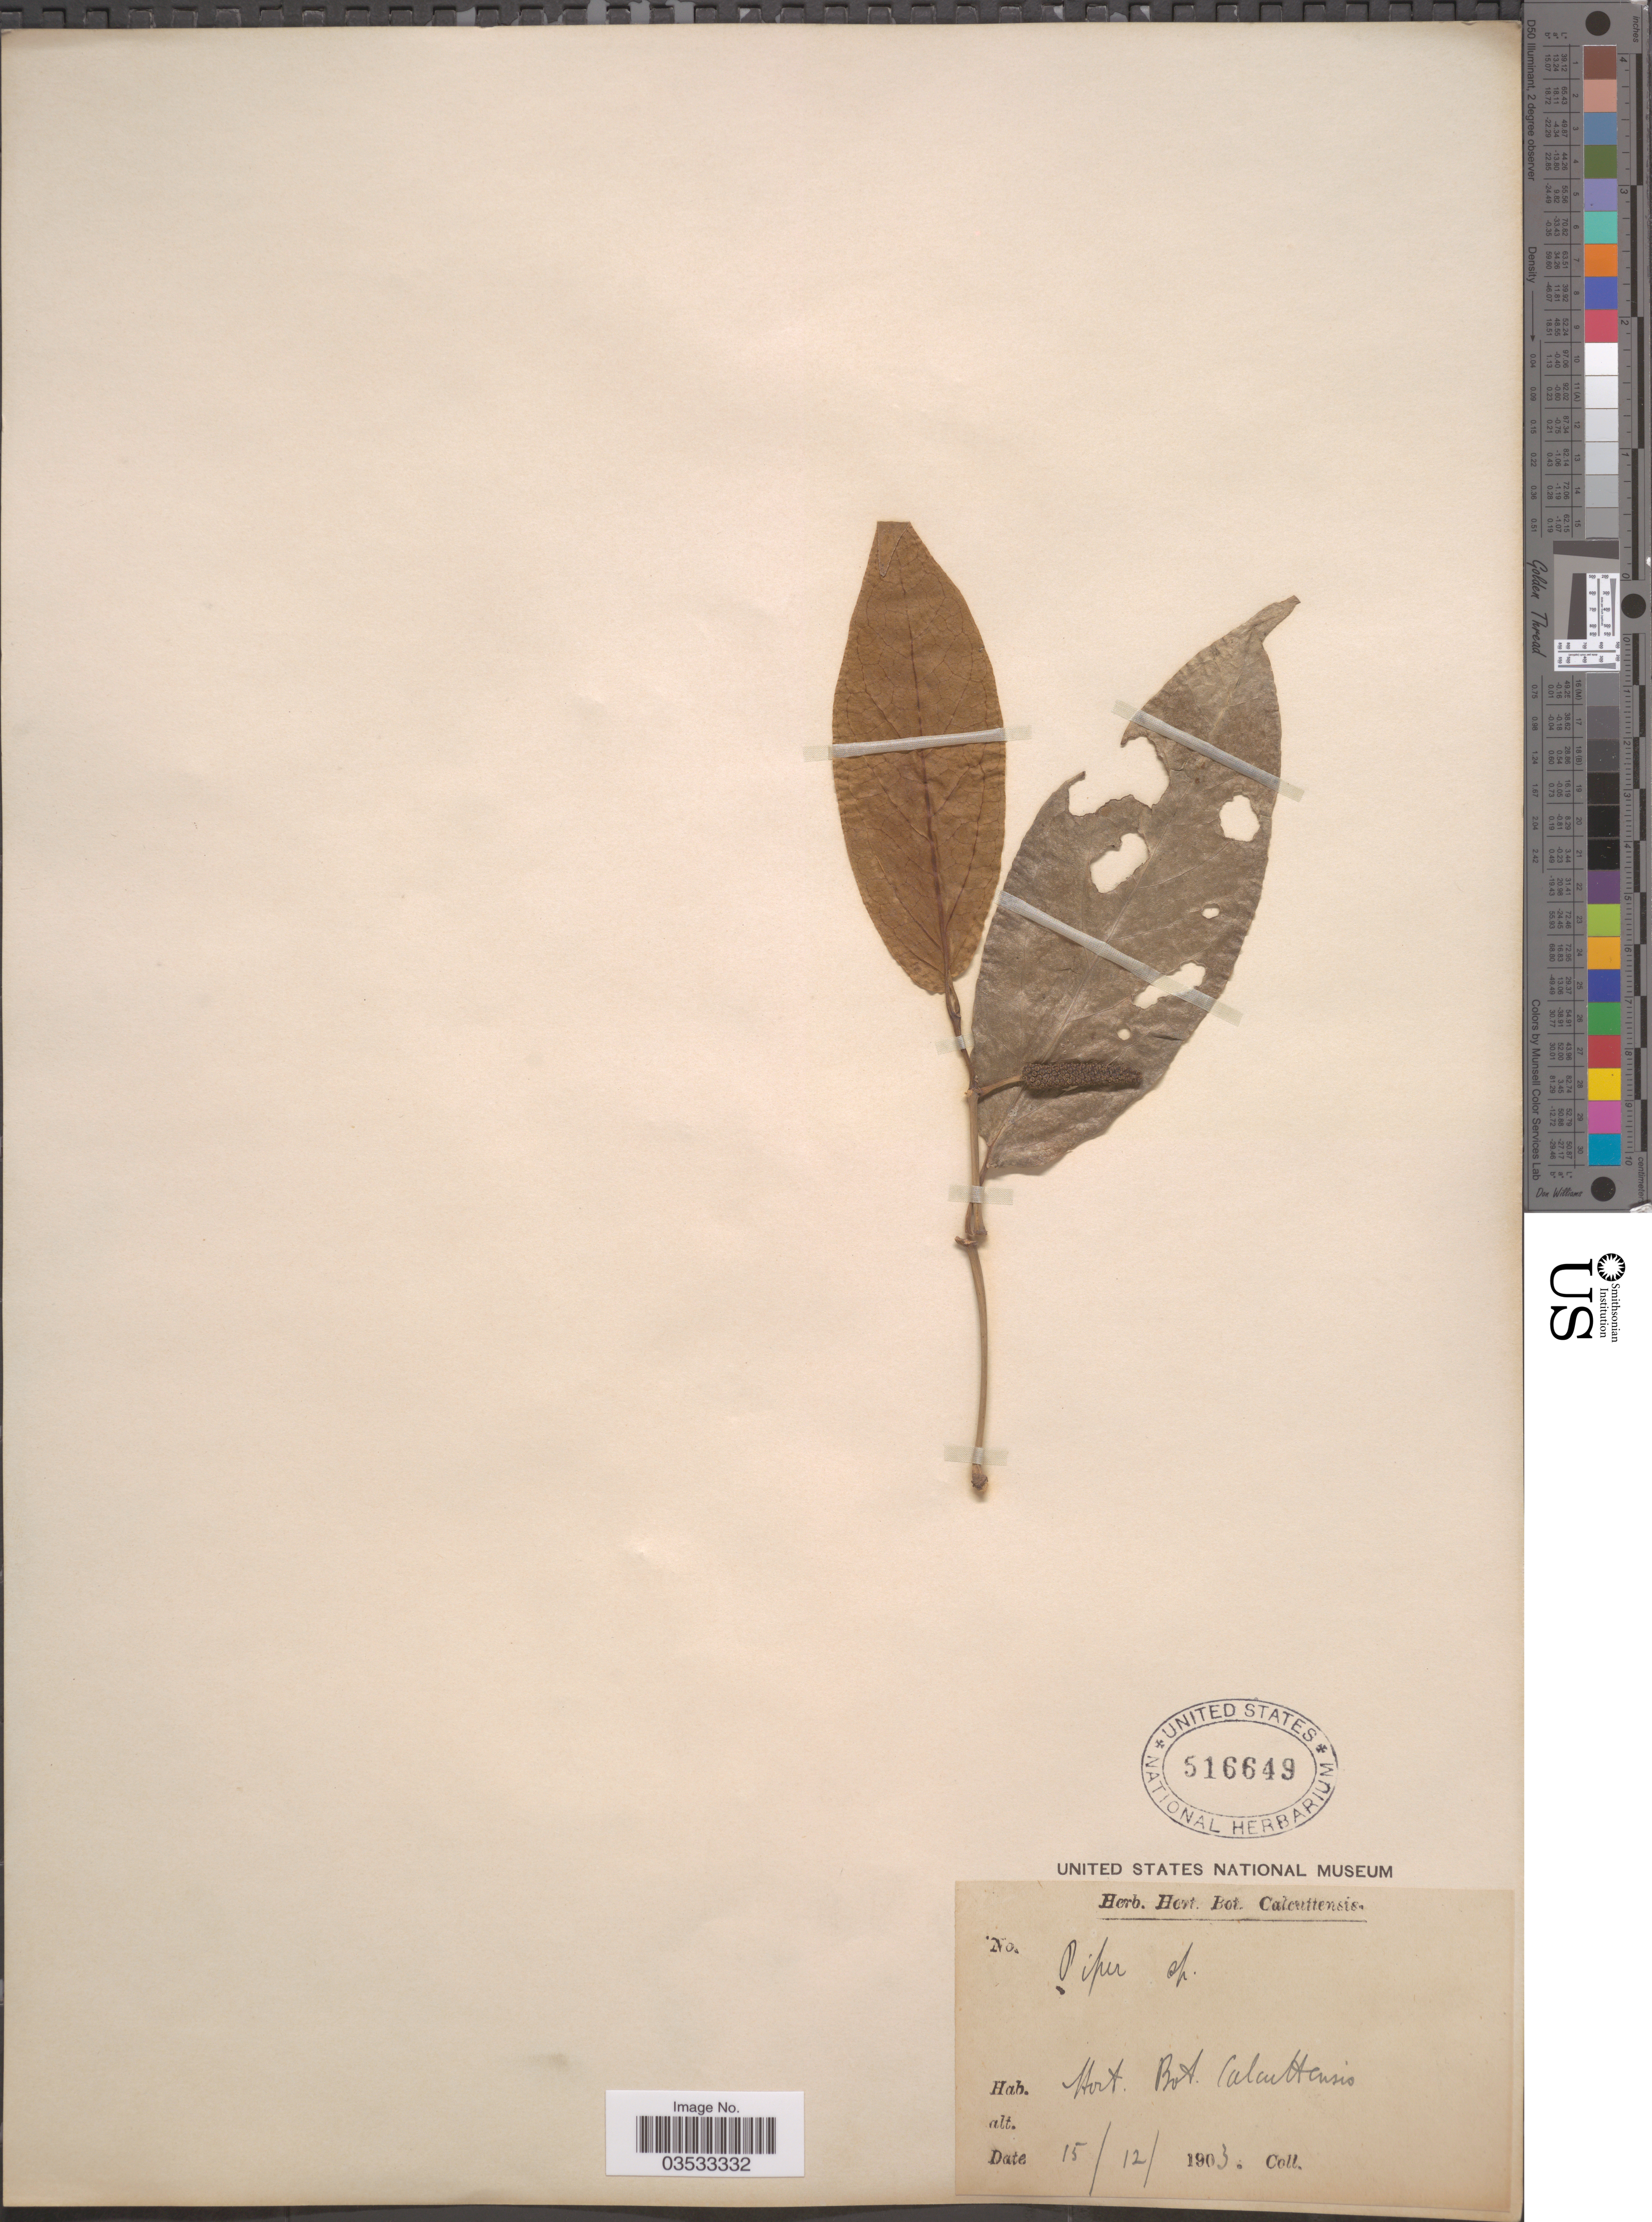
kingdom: Plantae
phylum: Tracheophyta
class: Magnoliopsida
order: Piperales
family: Piperaceae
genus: Piper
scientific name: Piper sp.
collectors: ex Herb. Hort. Bot. Calcuttensis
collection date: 1903-12-15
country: India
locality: Hort Bot. Calcuttensis.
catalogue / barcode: US 516649